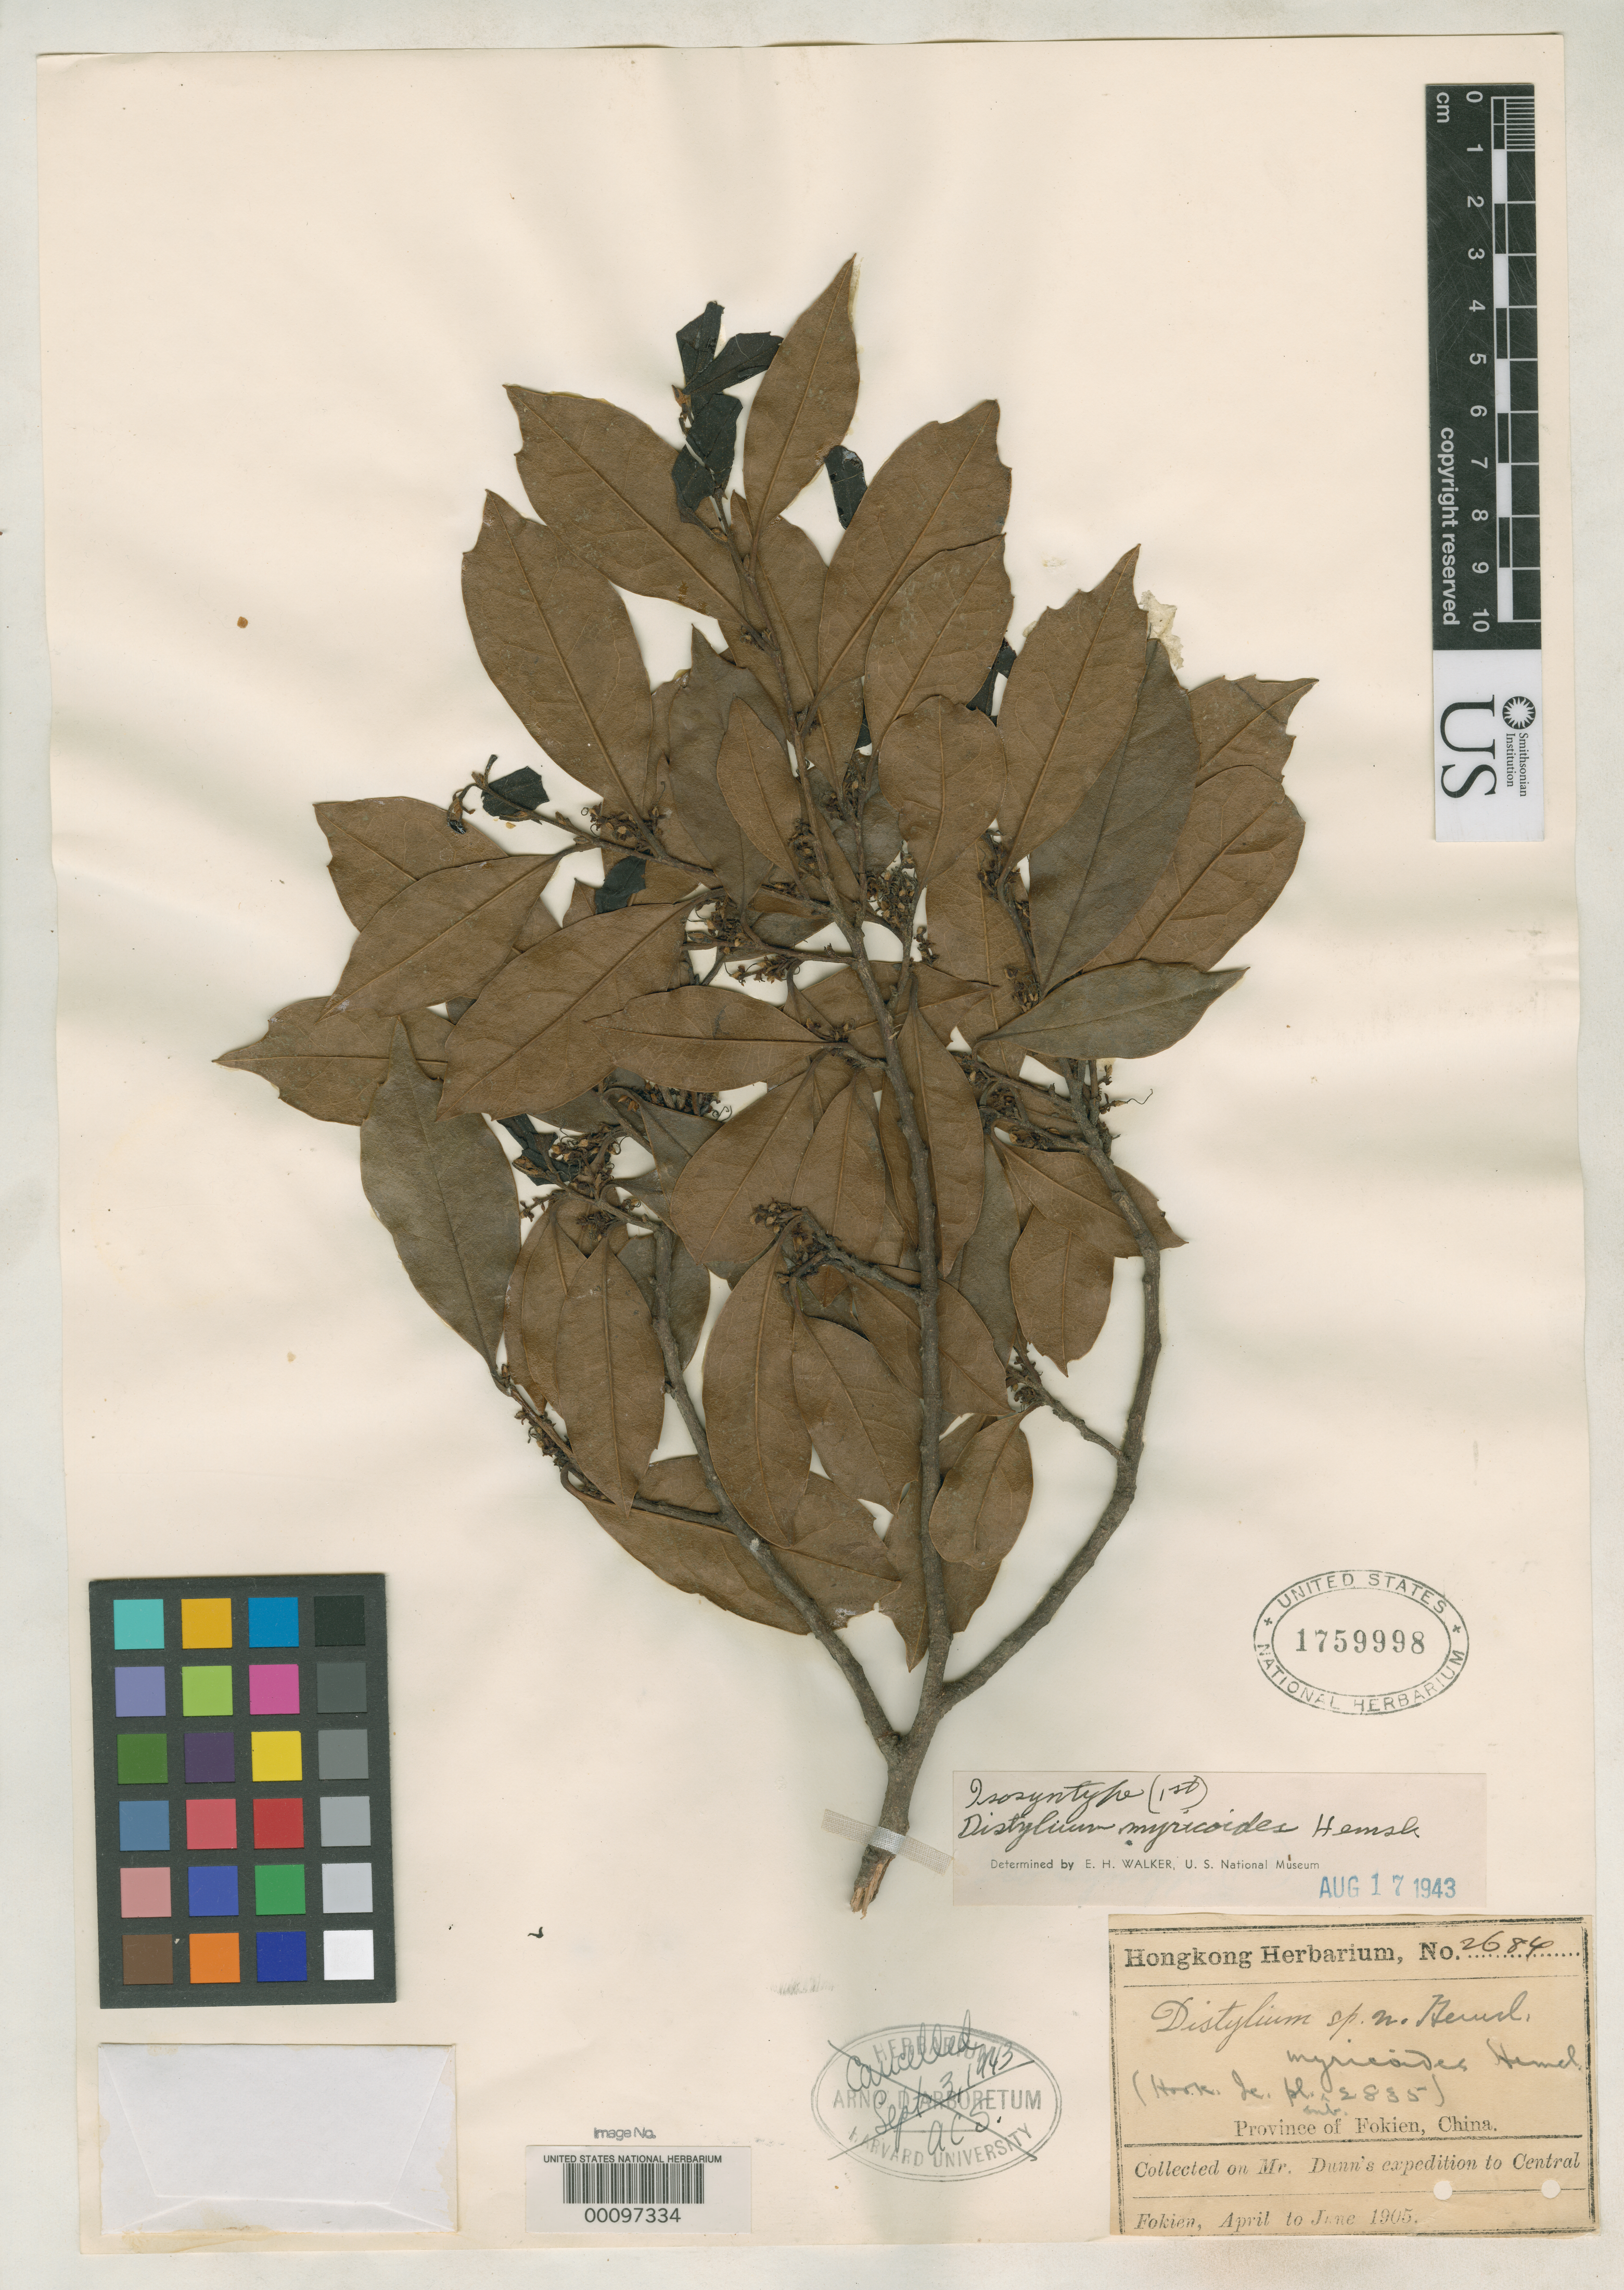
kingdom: Plantae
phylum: Tracheophyta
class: Magnoliopsida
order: Saxifragales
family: Hamamelidaceae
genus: Distylium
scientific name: Distylium myricoides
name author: Hemsl.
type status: Isosyntype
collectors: S. T. Dunn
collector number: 2684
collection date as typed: Apr 1905 to -- Jun 1905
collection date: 1905-04/1905-06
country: China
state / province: Fujian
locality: Central Fukien.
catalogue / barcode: US 1759998